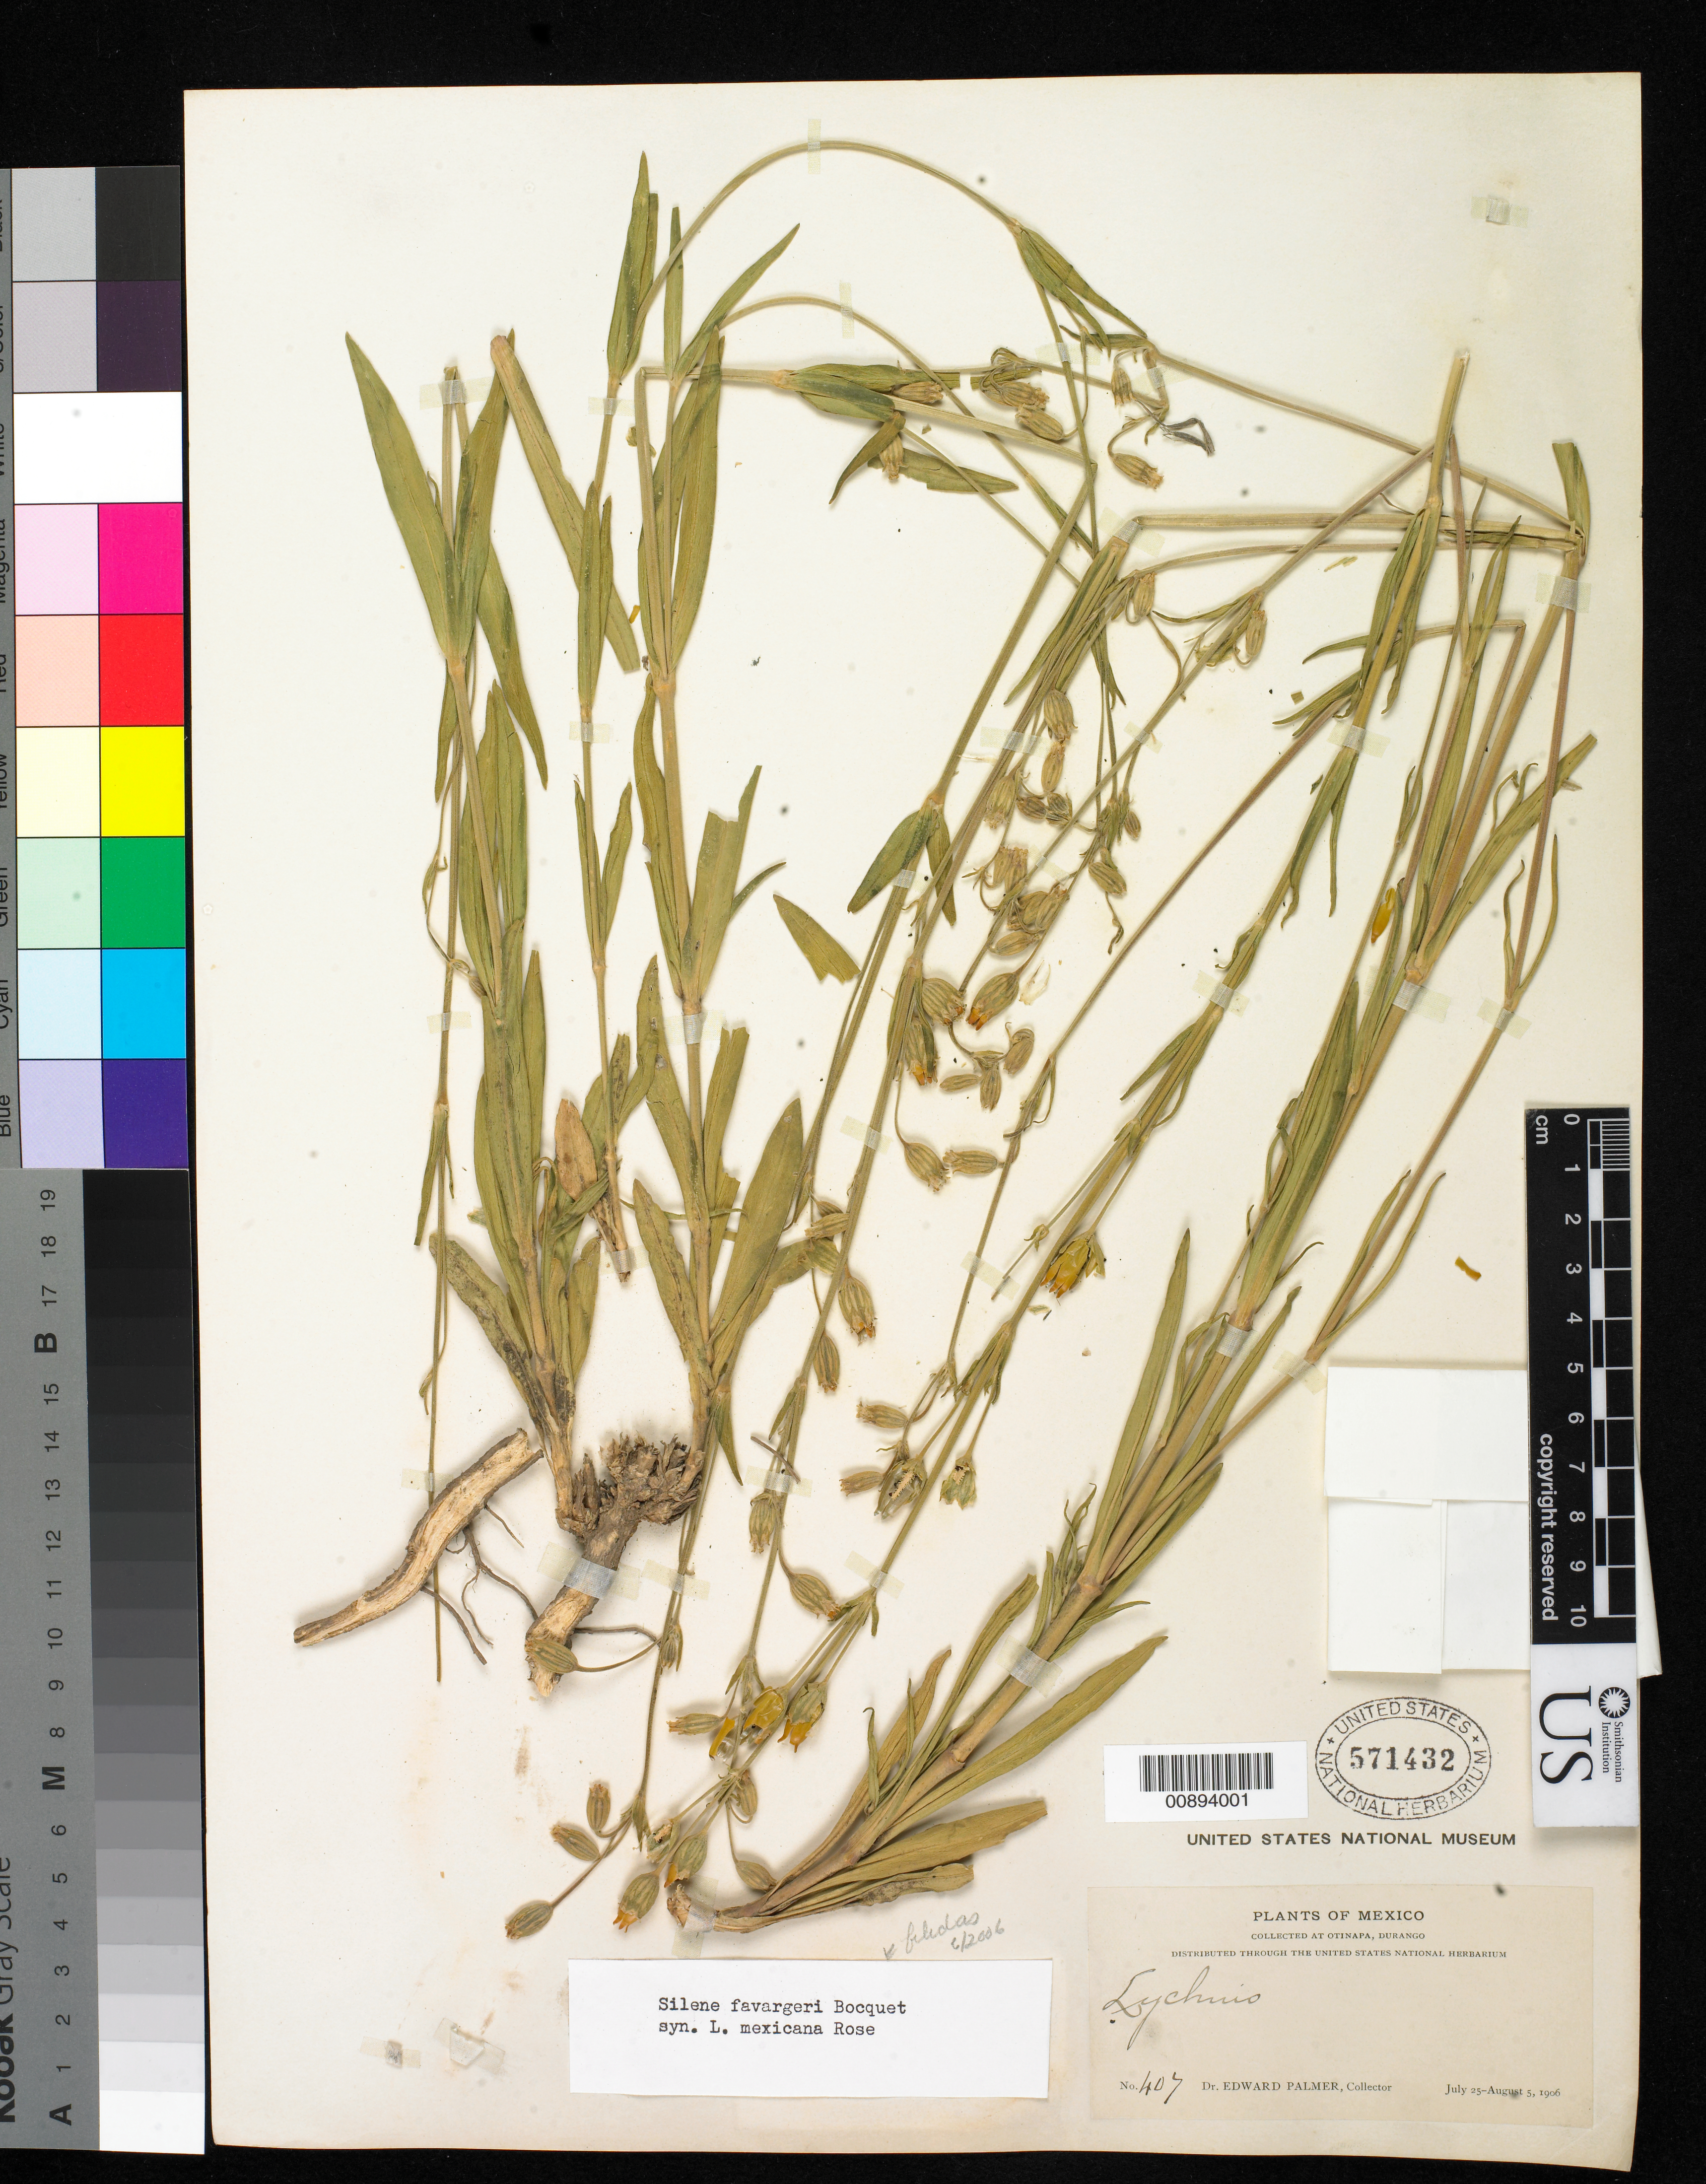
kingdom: Plantae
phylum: Tracheophyta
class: Magnoliopsida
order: Caryophyllales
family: Caryophyllaceae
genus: Silene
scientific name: Silene favargeri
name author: Bocquet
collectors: E. Palmer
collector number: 407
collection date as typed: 25 Jul 1906 to 05 Aug 1906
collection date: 1906-07-25/1906-08-05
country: Mexico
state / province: Durango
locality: Otinapa, Durango.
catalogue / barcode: US 571432